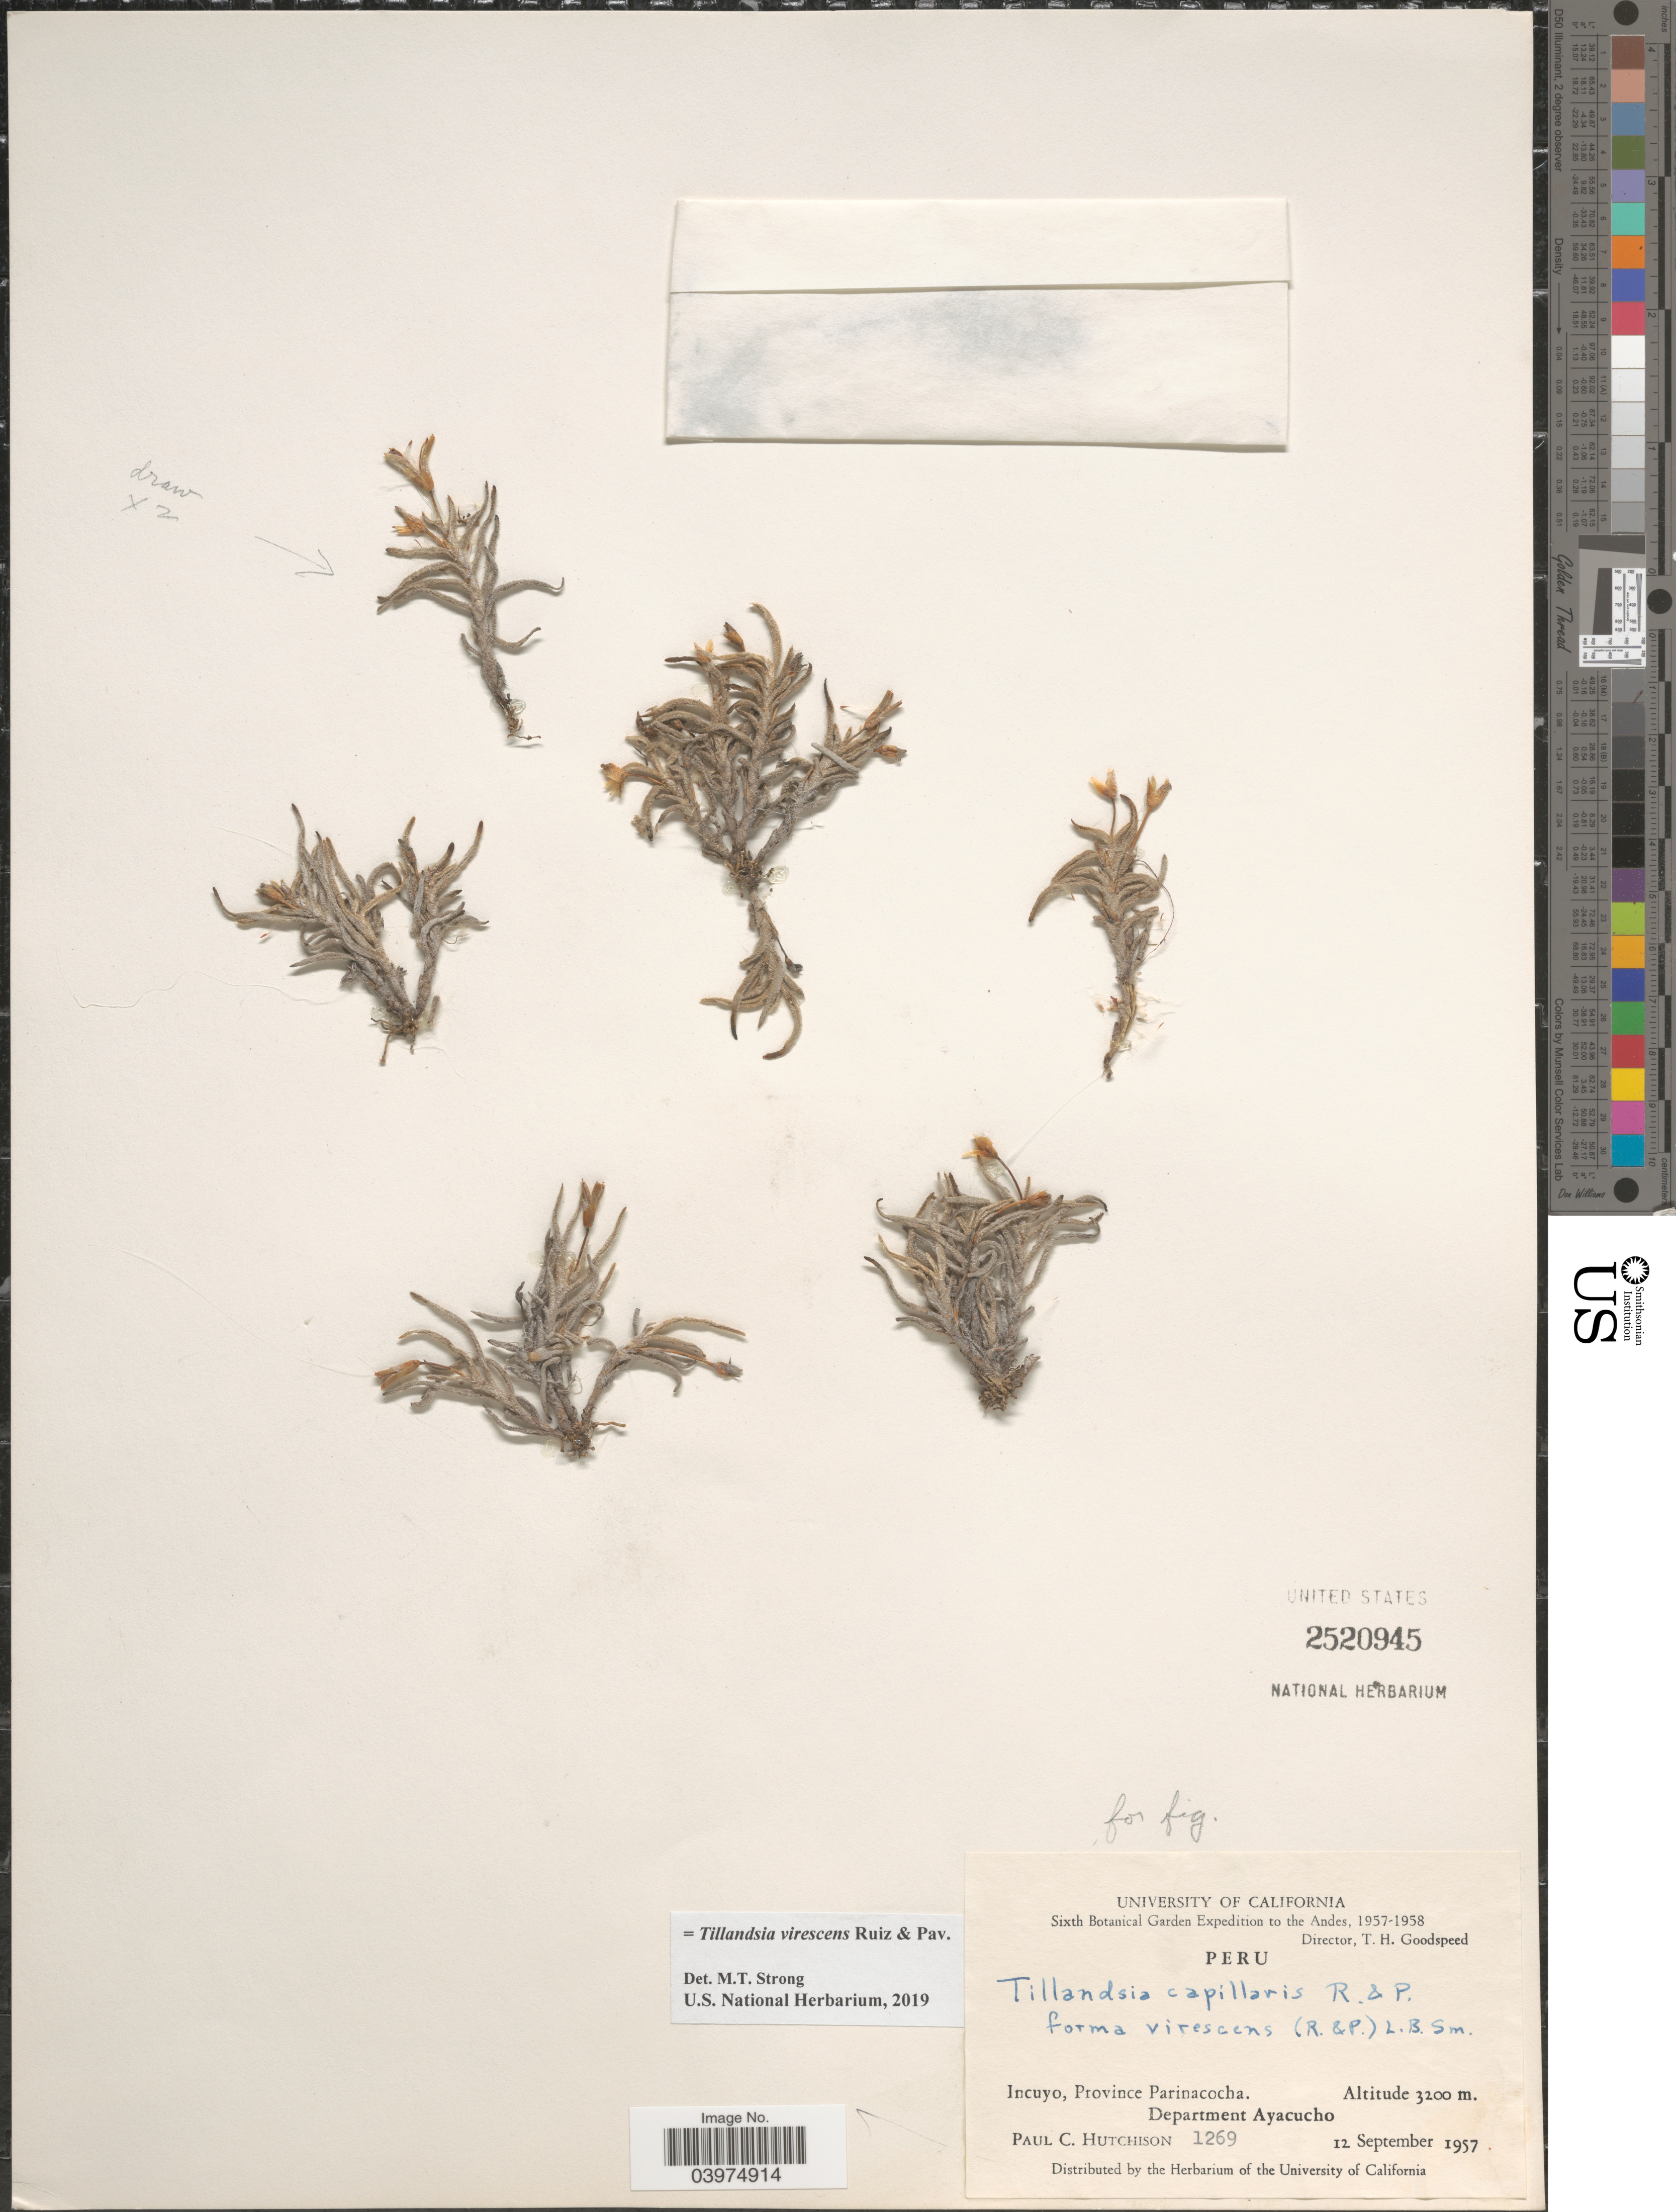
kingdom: Plantae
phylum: Tracheophyta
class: Liliopsida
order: Poales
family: Bromeliaceae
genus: Tillandsia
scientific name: Tillandsia virescens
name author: Ruiz & Pav.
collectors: P. C. Hutchison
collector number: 1269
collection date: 1957-09-12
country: Peru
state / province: Ayacucho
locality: Sixth Botanical Garden Expedition to the Andes, 1957-1958. Incuyo, Province Parinacocha. Department Ayacucho.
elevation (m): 3200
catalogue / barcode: US 2520945